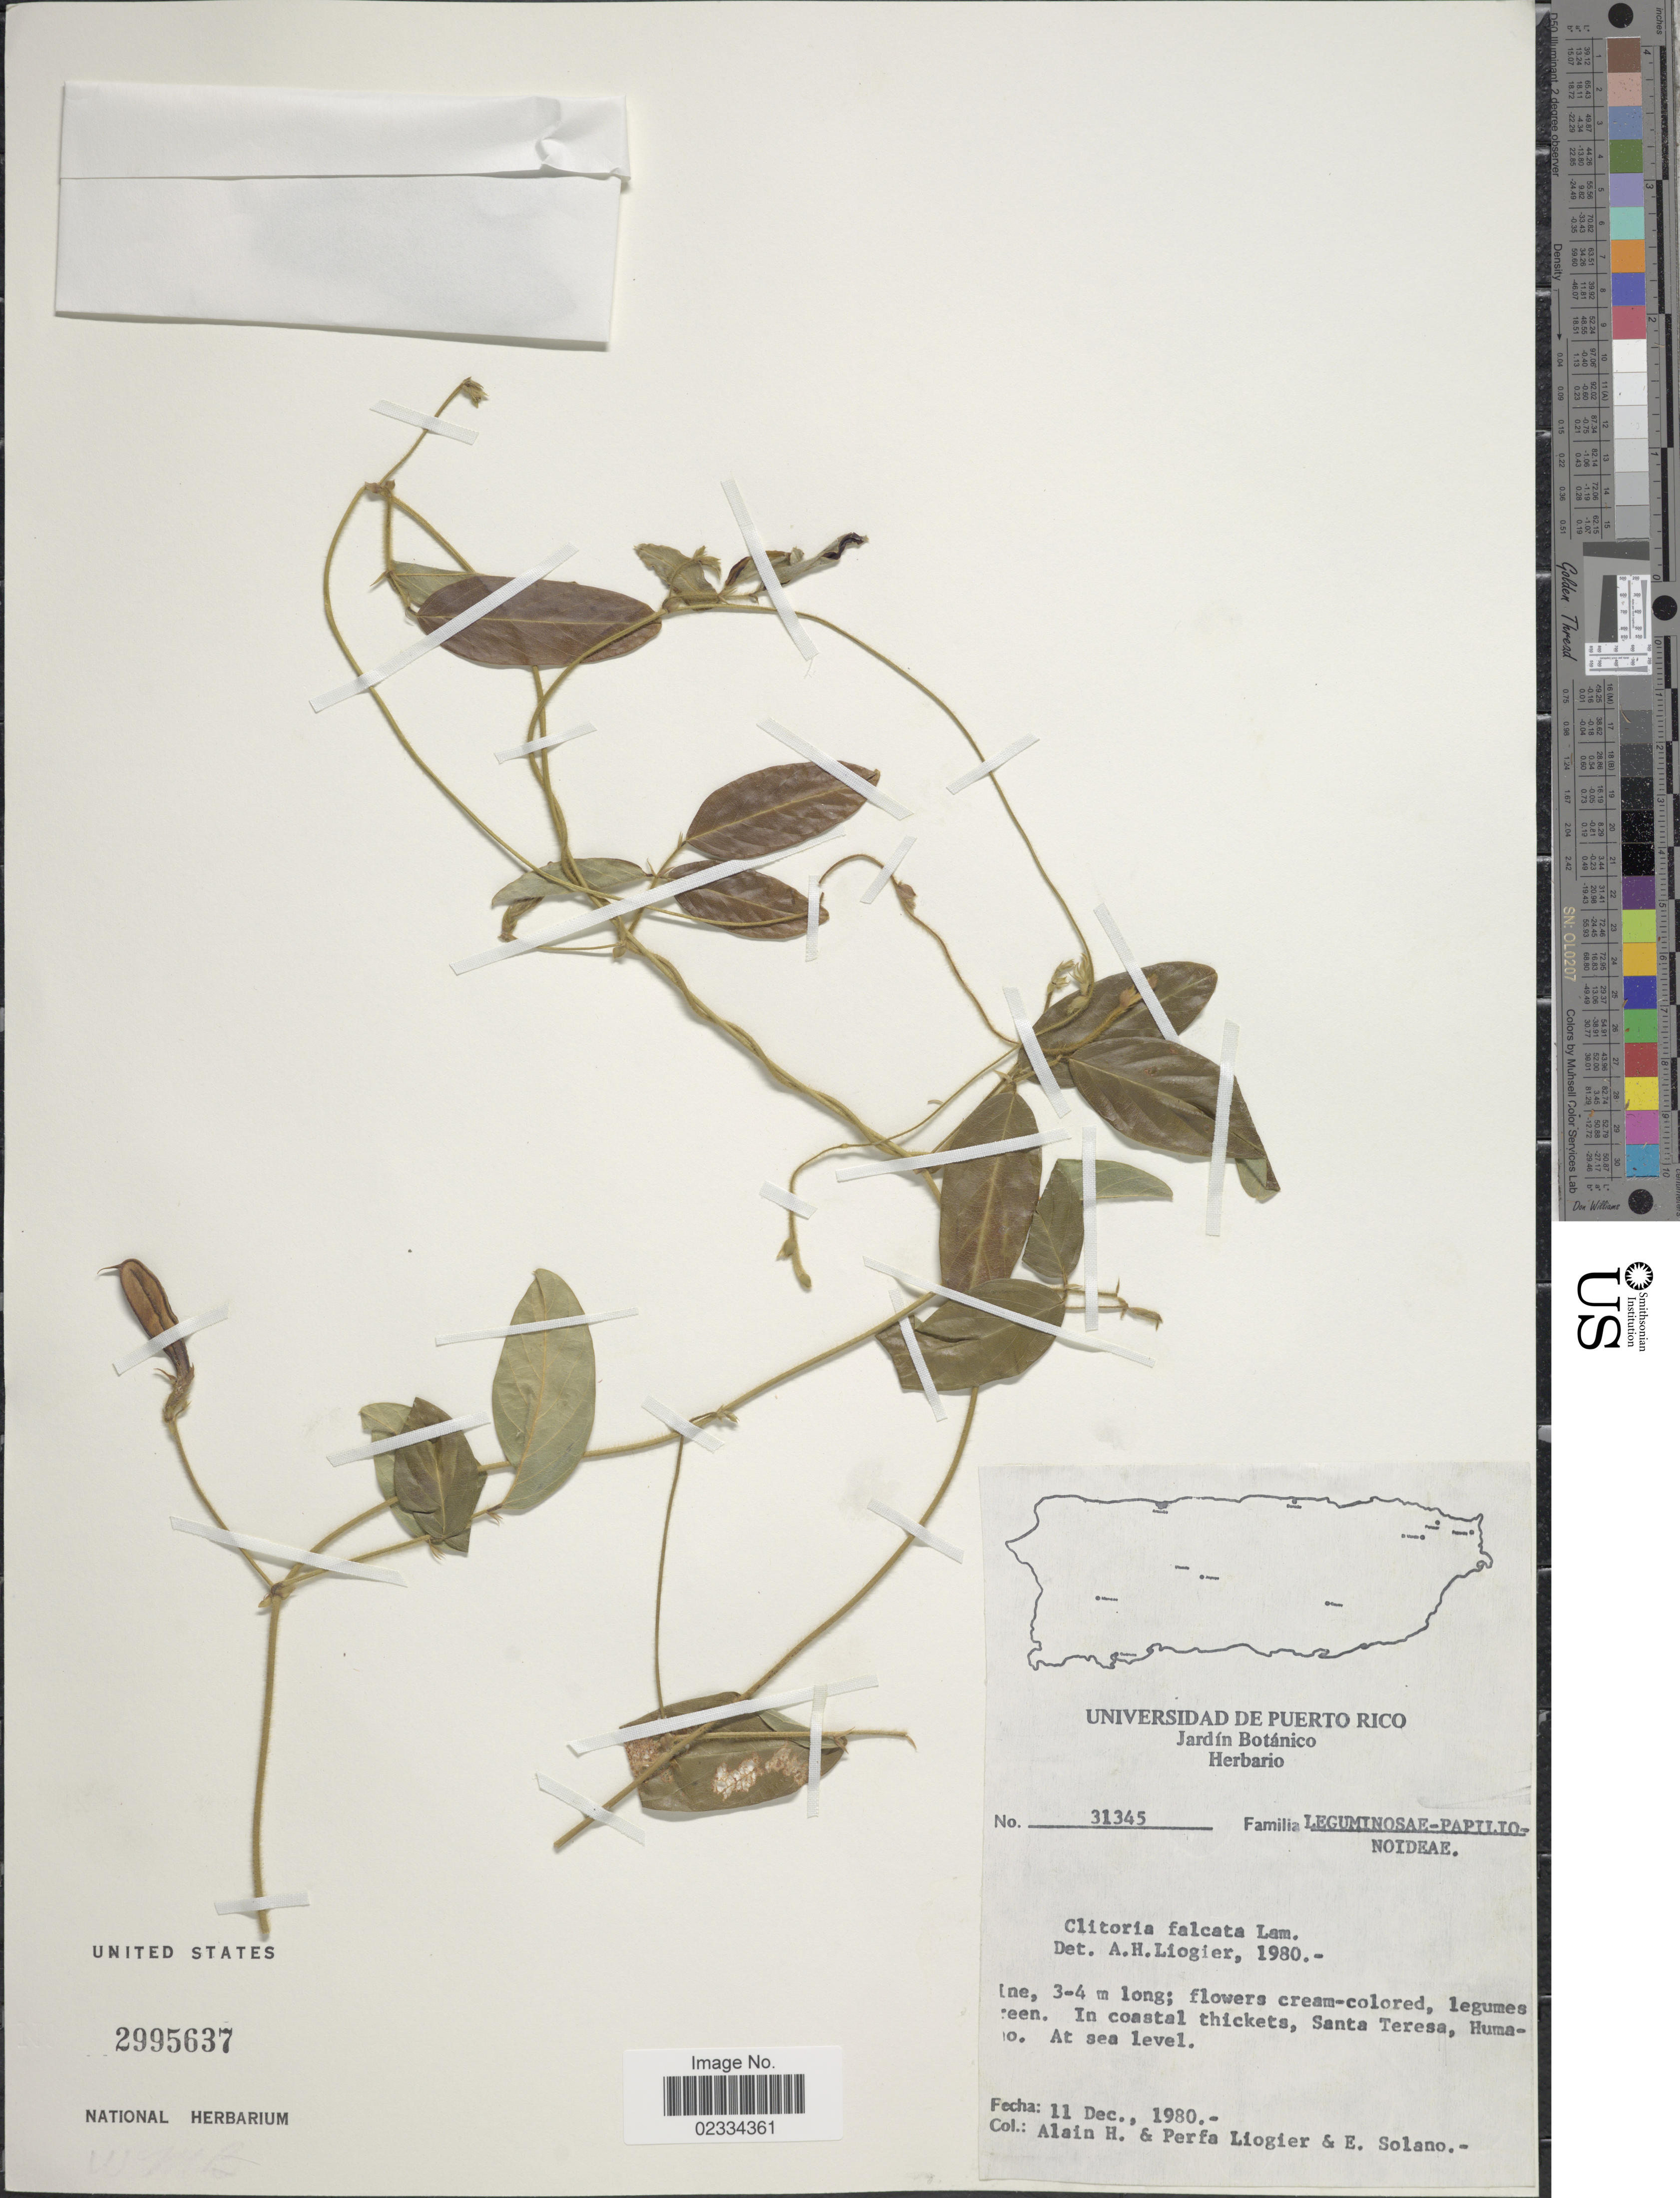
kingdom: Plantae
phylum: Tracheophyta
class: Magnoliopsida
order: Fabales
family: Fabaceae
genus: Clitoria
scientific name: Clitoria falcata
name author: Lam.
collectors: A. H. Liogier, M. P. Liogier & E. Solano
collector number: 31345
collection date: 1980-12-11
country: Puerto Rico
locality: Santa Teresa, Humacao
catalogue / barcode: US 2995637